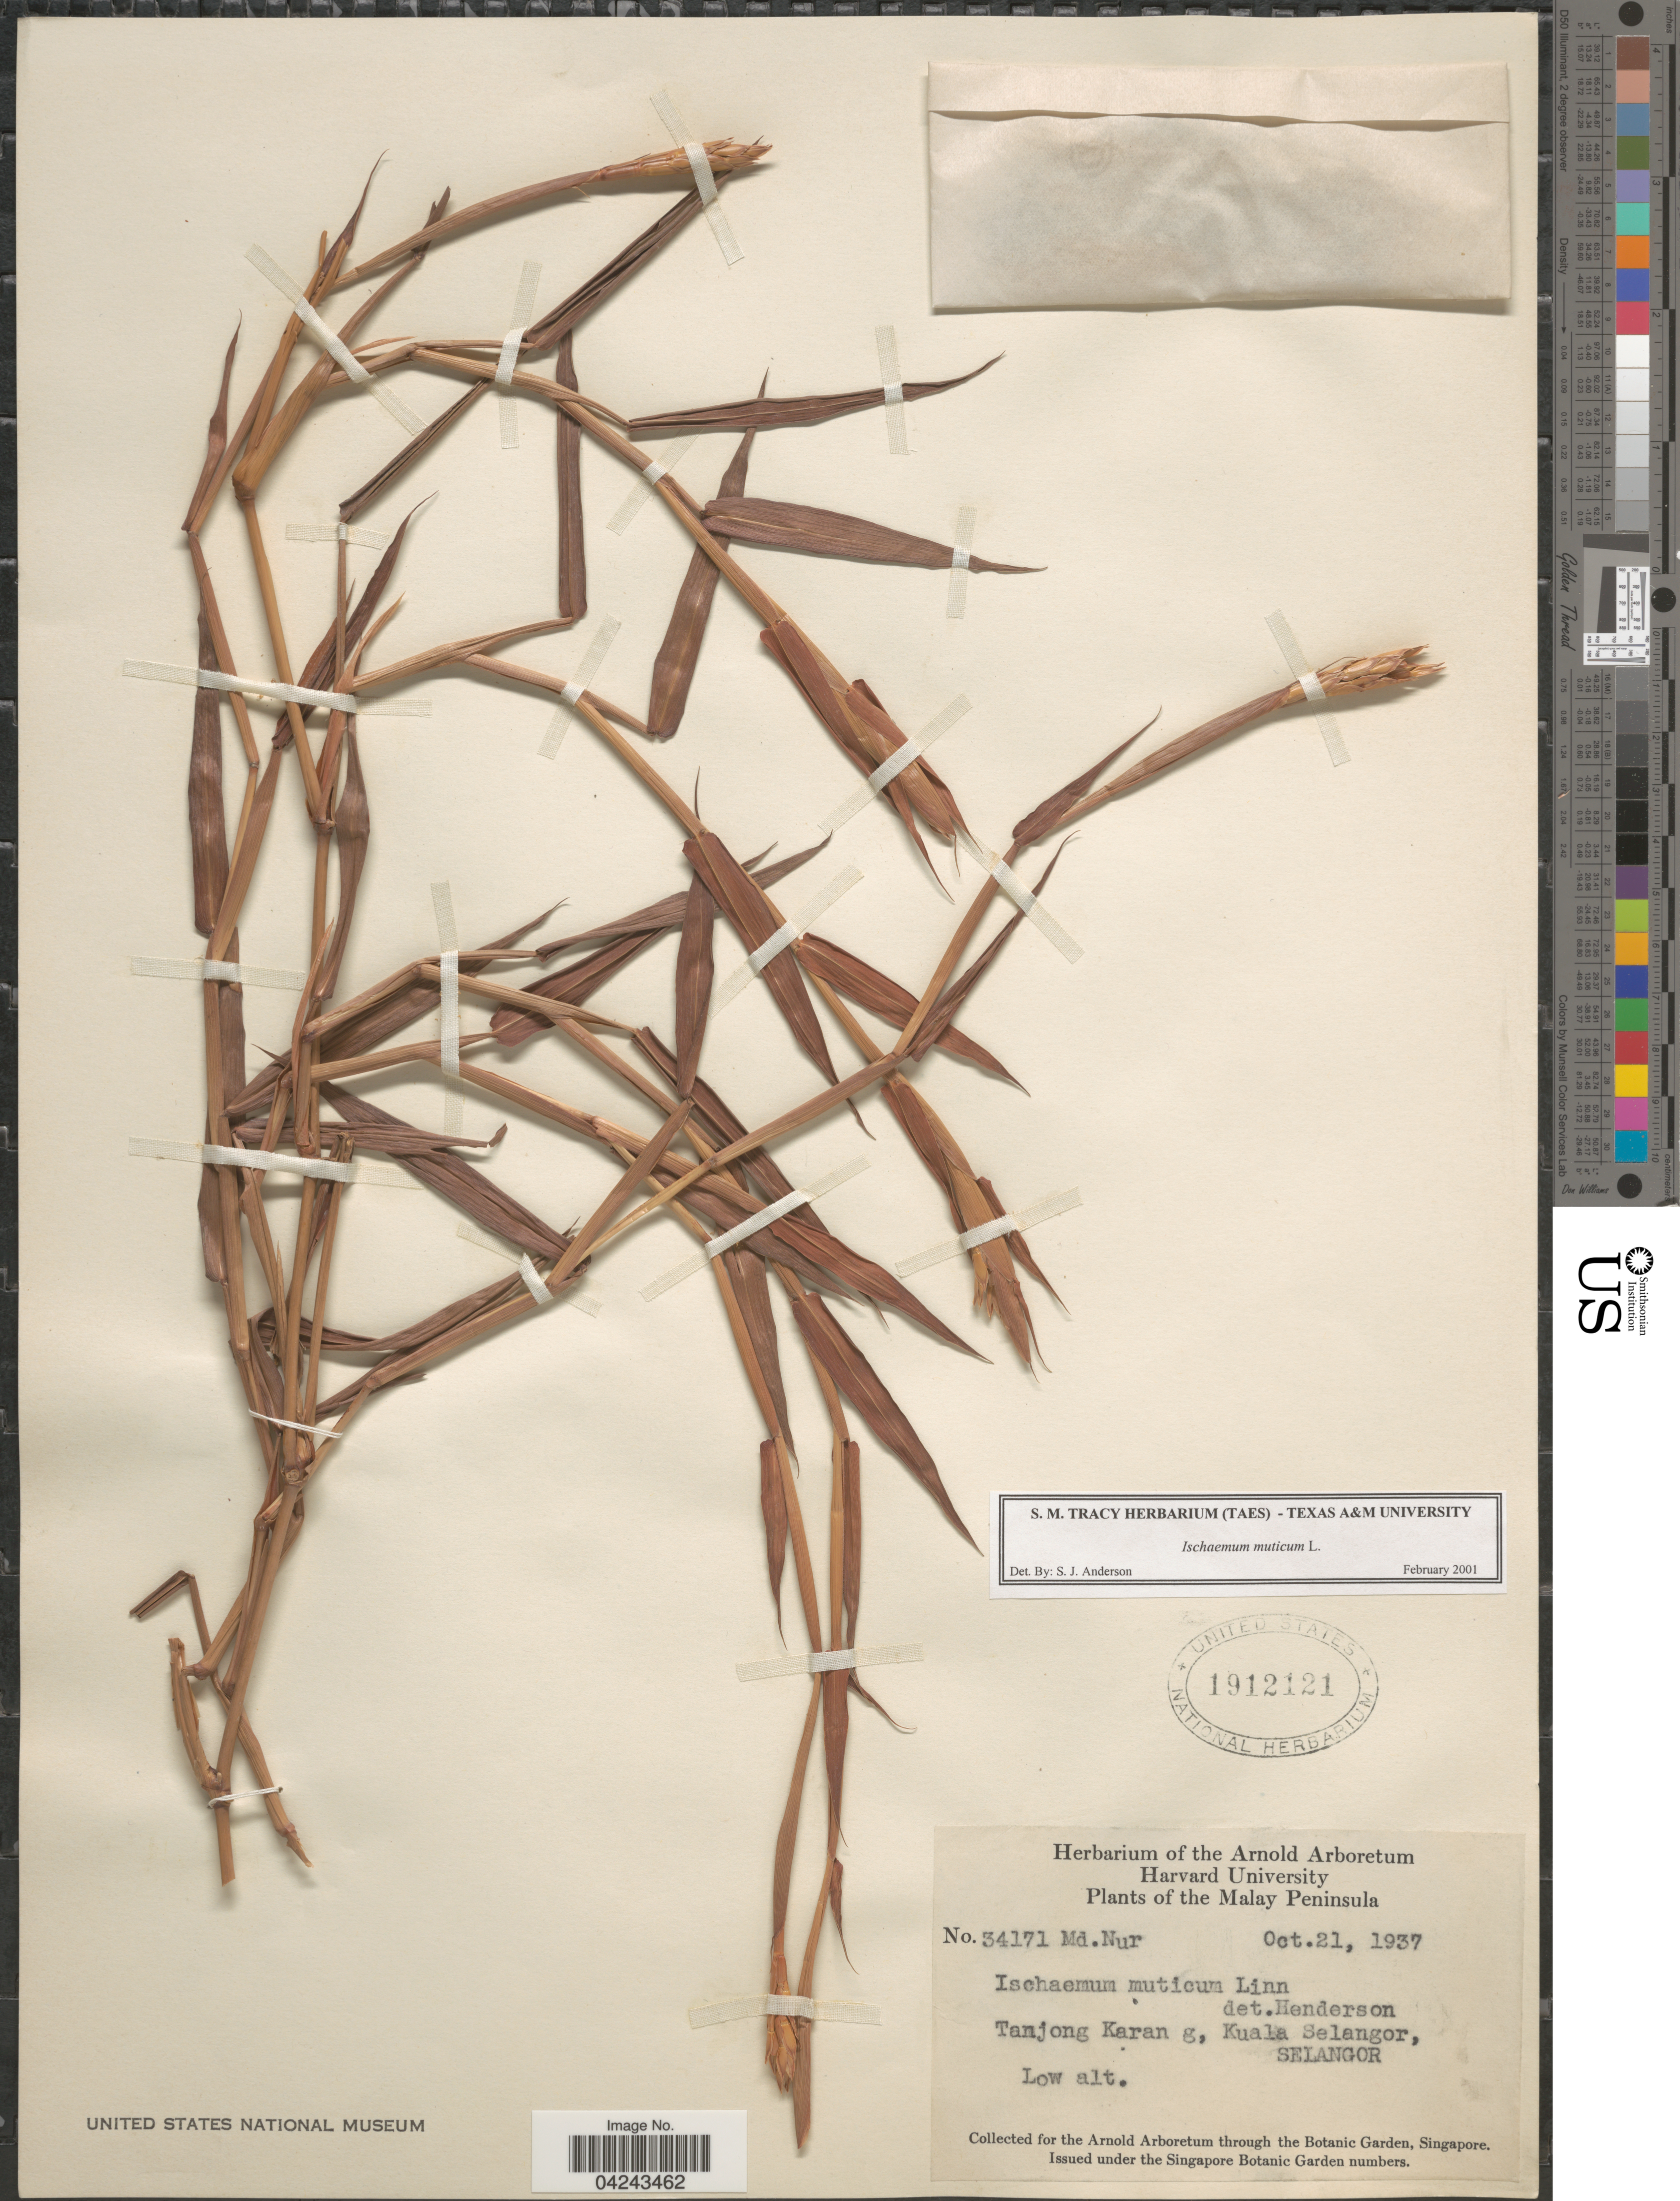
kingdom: Plantae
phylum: Tracheophyta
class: Liliopsida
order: Poales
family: Poaceae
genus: Ischaemum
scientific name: Ischaemum muticum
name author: L.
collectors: M. Nur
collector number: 34171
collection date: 1937-10-21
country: Malaysia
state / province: Selangor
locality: Malay Peninsula. Tanjong Karan g, Kuala Selangor, Selangor.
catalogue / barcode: US 1912121